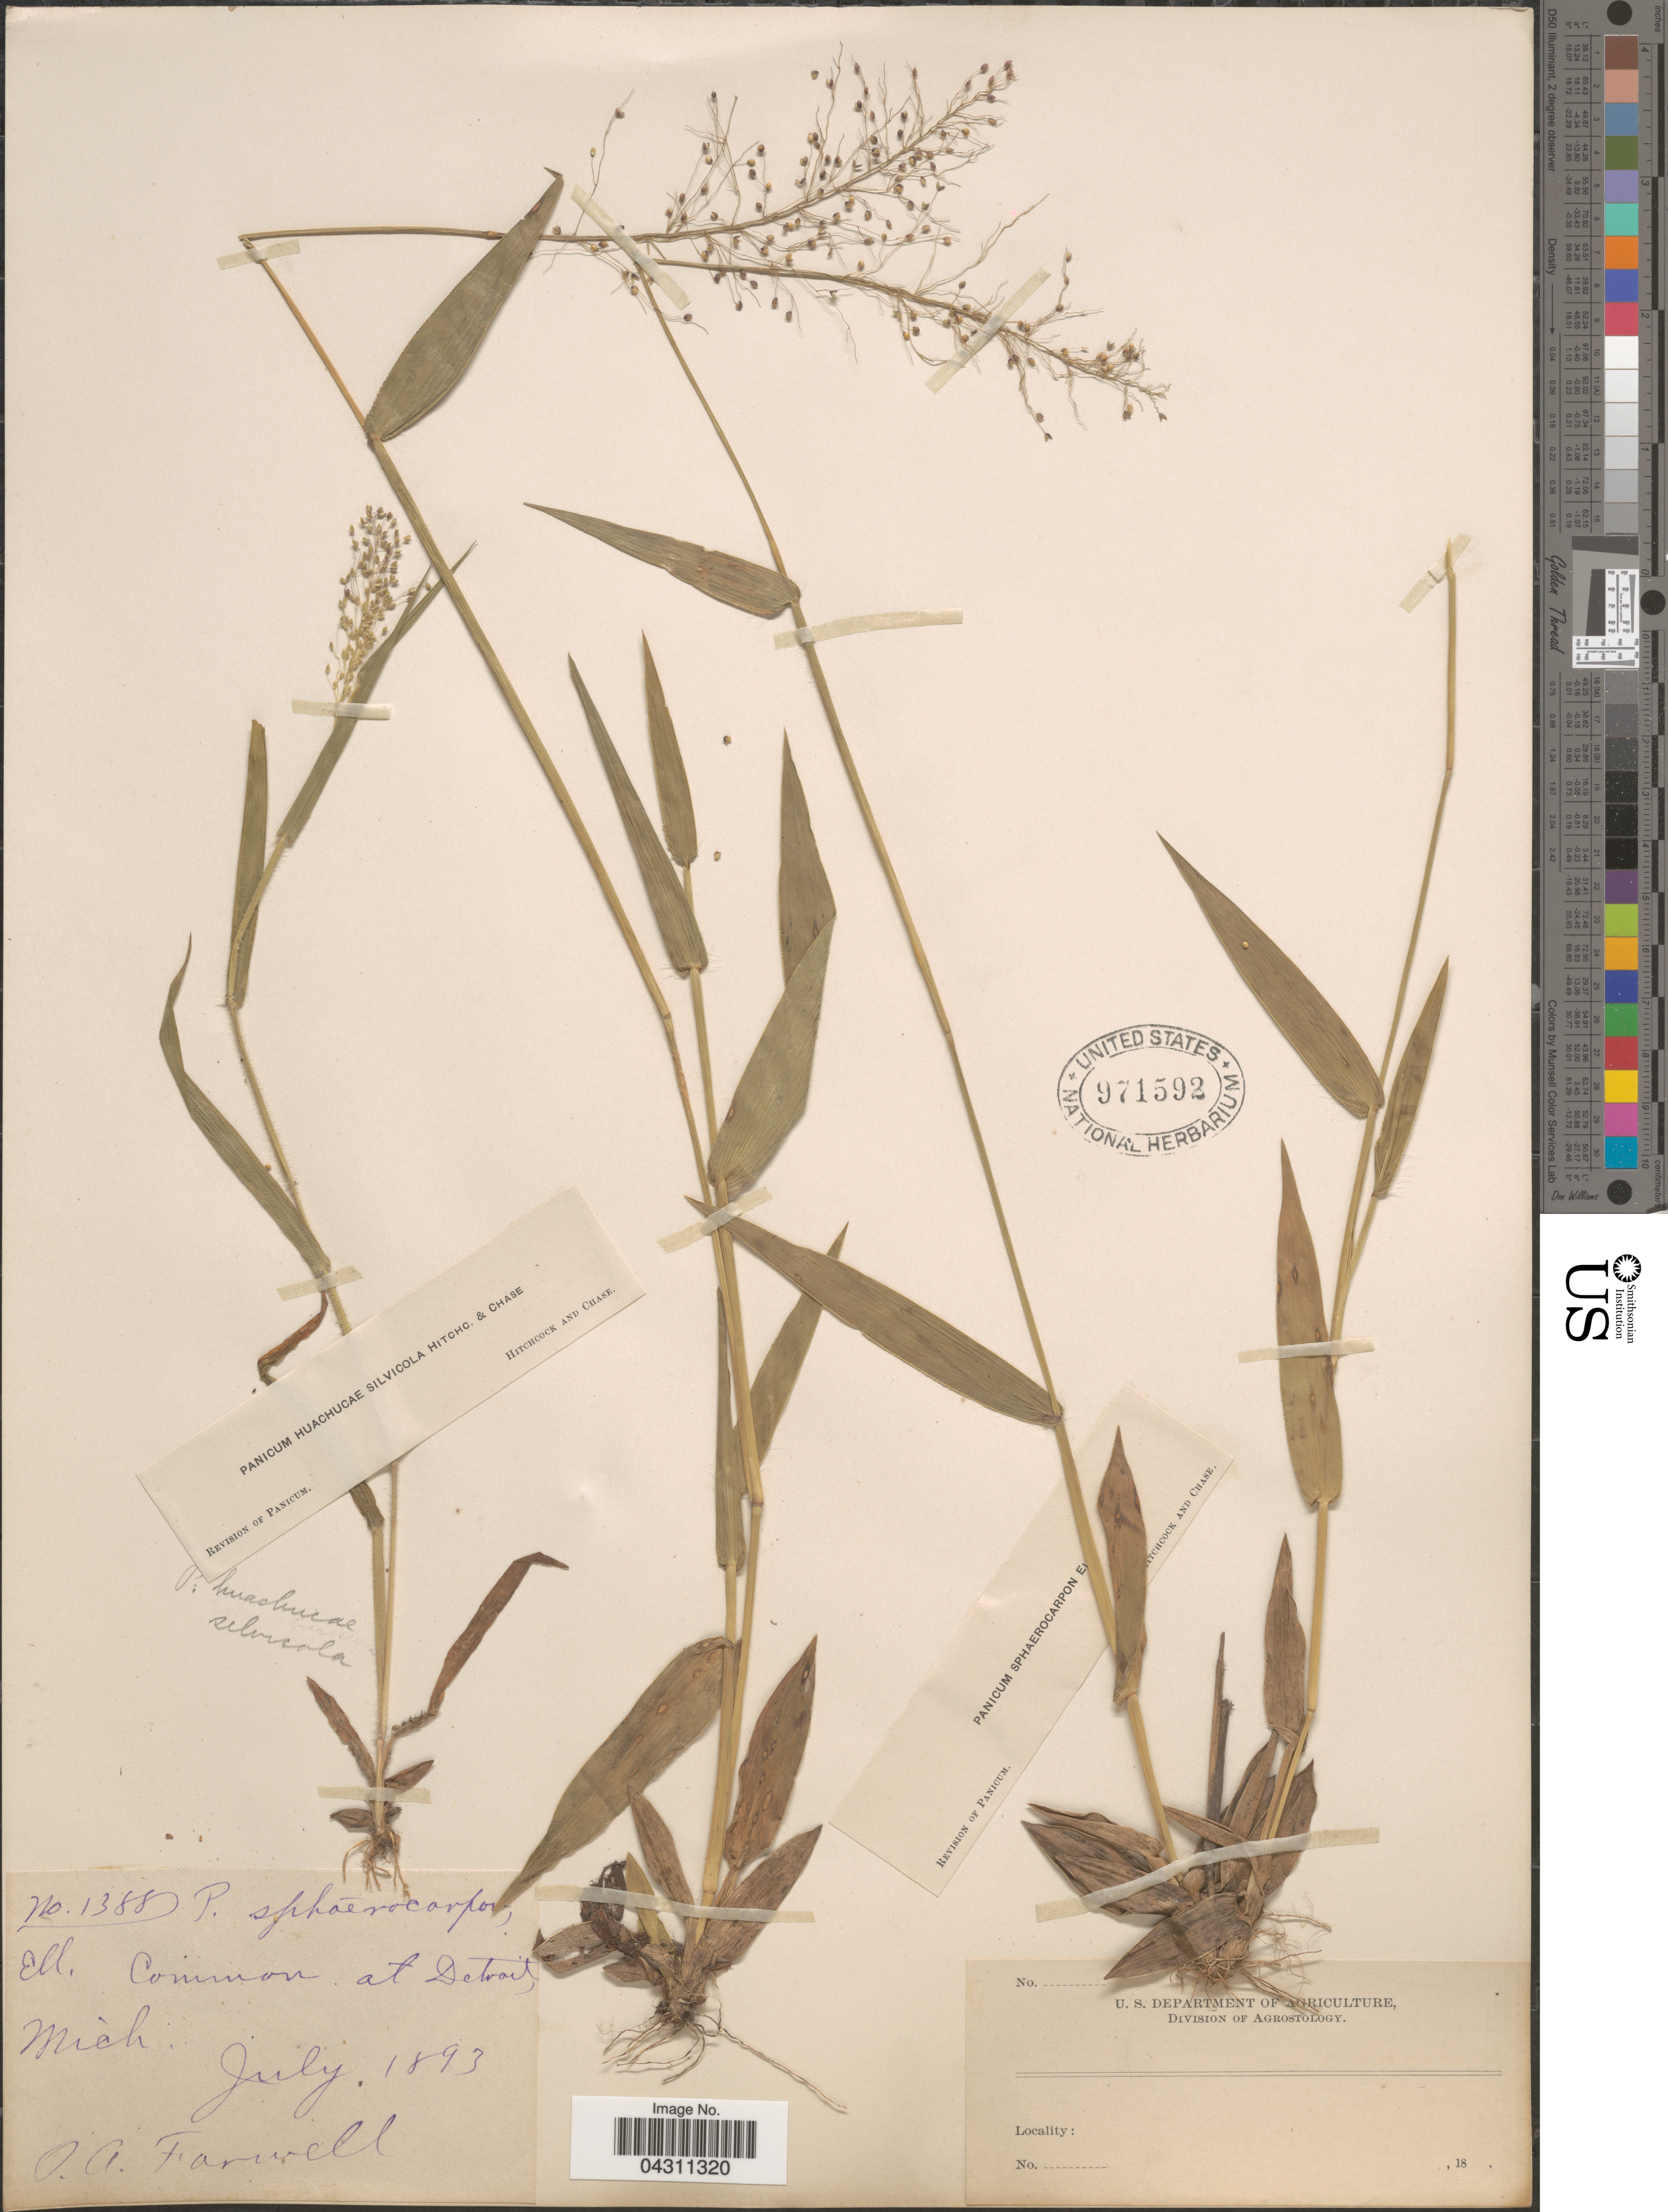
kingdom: Plantae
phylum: Tracheophyta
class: Liliopsida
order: Poales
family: Poaceae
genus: Dichanthelium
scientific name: Dichanthelium sphaerocarpon var. sphaerocarpon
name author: (Elliott) Gould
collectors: O. Farwell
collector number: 1388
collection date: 1893-07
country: United States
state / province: Michigan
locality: At Detroit.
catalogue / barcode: US 971592